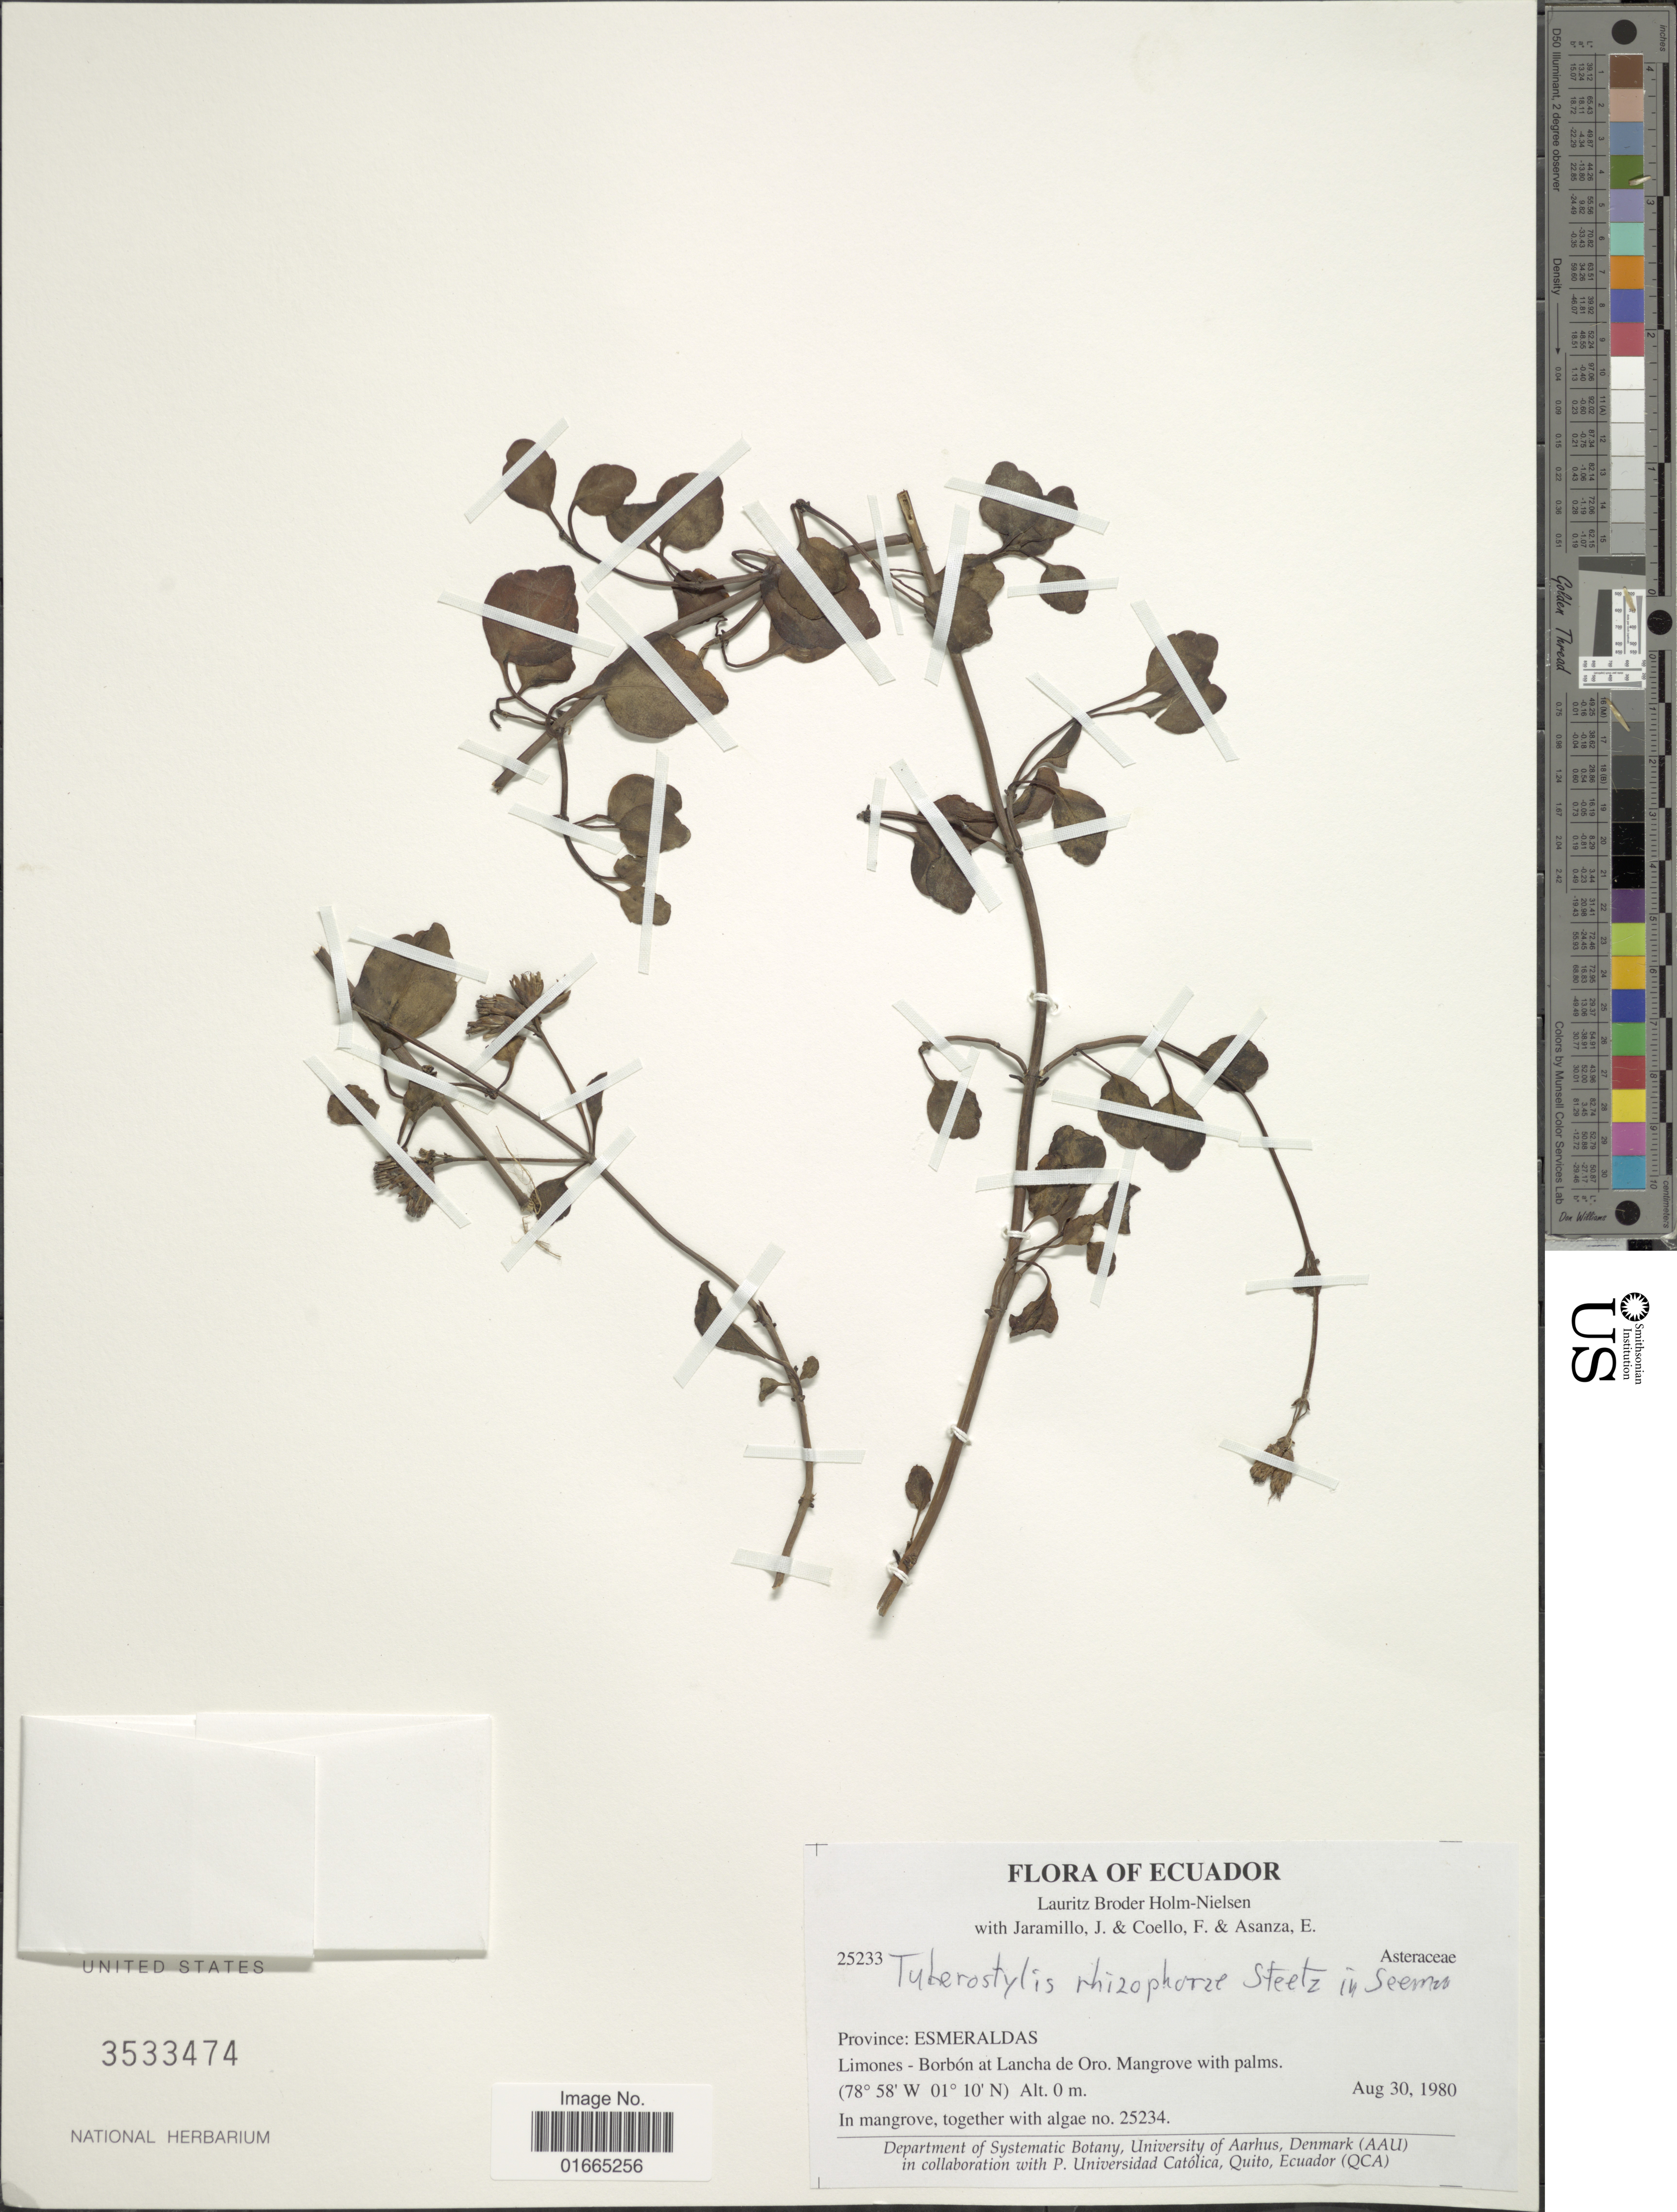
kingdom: Plantae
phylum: Tracheophyta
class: Magnoliopsida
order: Asterales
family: Asteraceae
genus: Tuberostylis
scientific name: Tuberostylis rhizophorae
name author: Steetz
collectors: L. B. Holm-Nielsen, J. Jaramillo, F. Coello & E. Asanza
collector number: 25233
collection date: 1980-08-30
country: Ecuador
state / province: Esmeraldas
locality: Province: Esmeraldas. Limones - Borbón at Lancha de Oro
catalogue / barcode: US 3533474